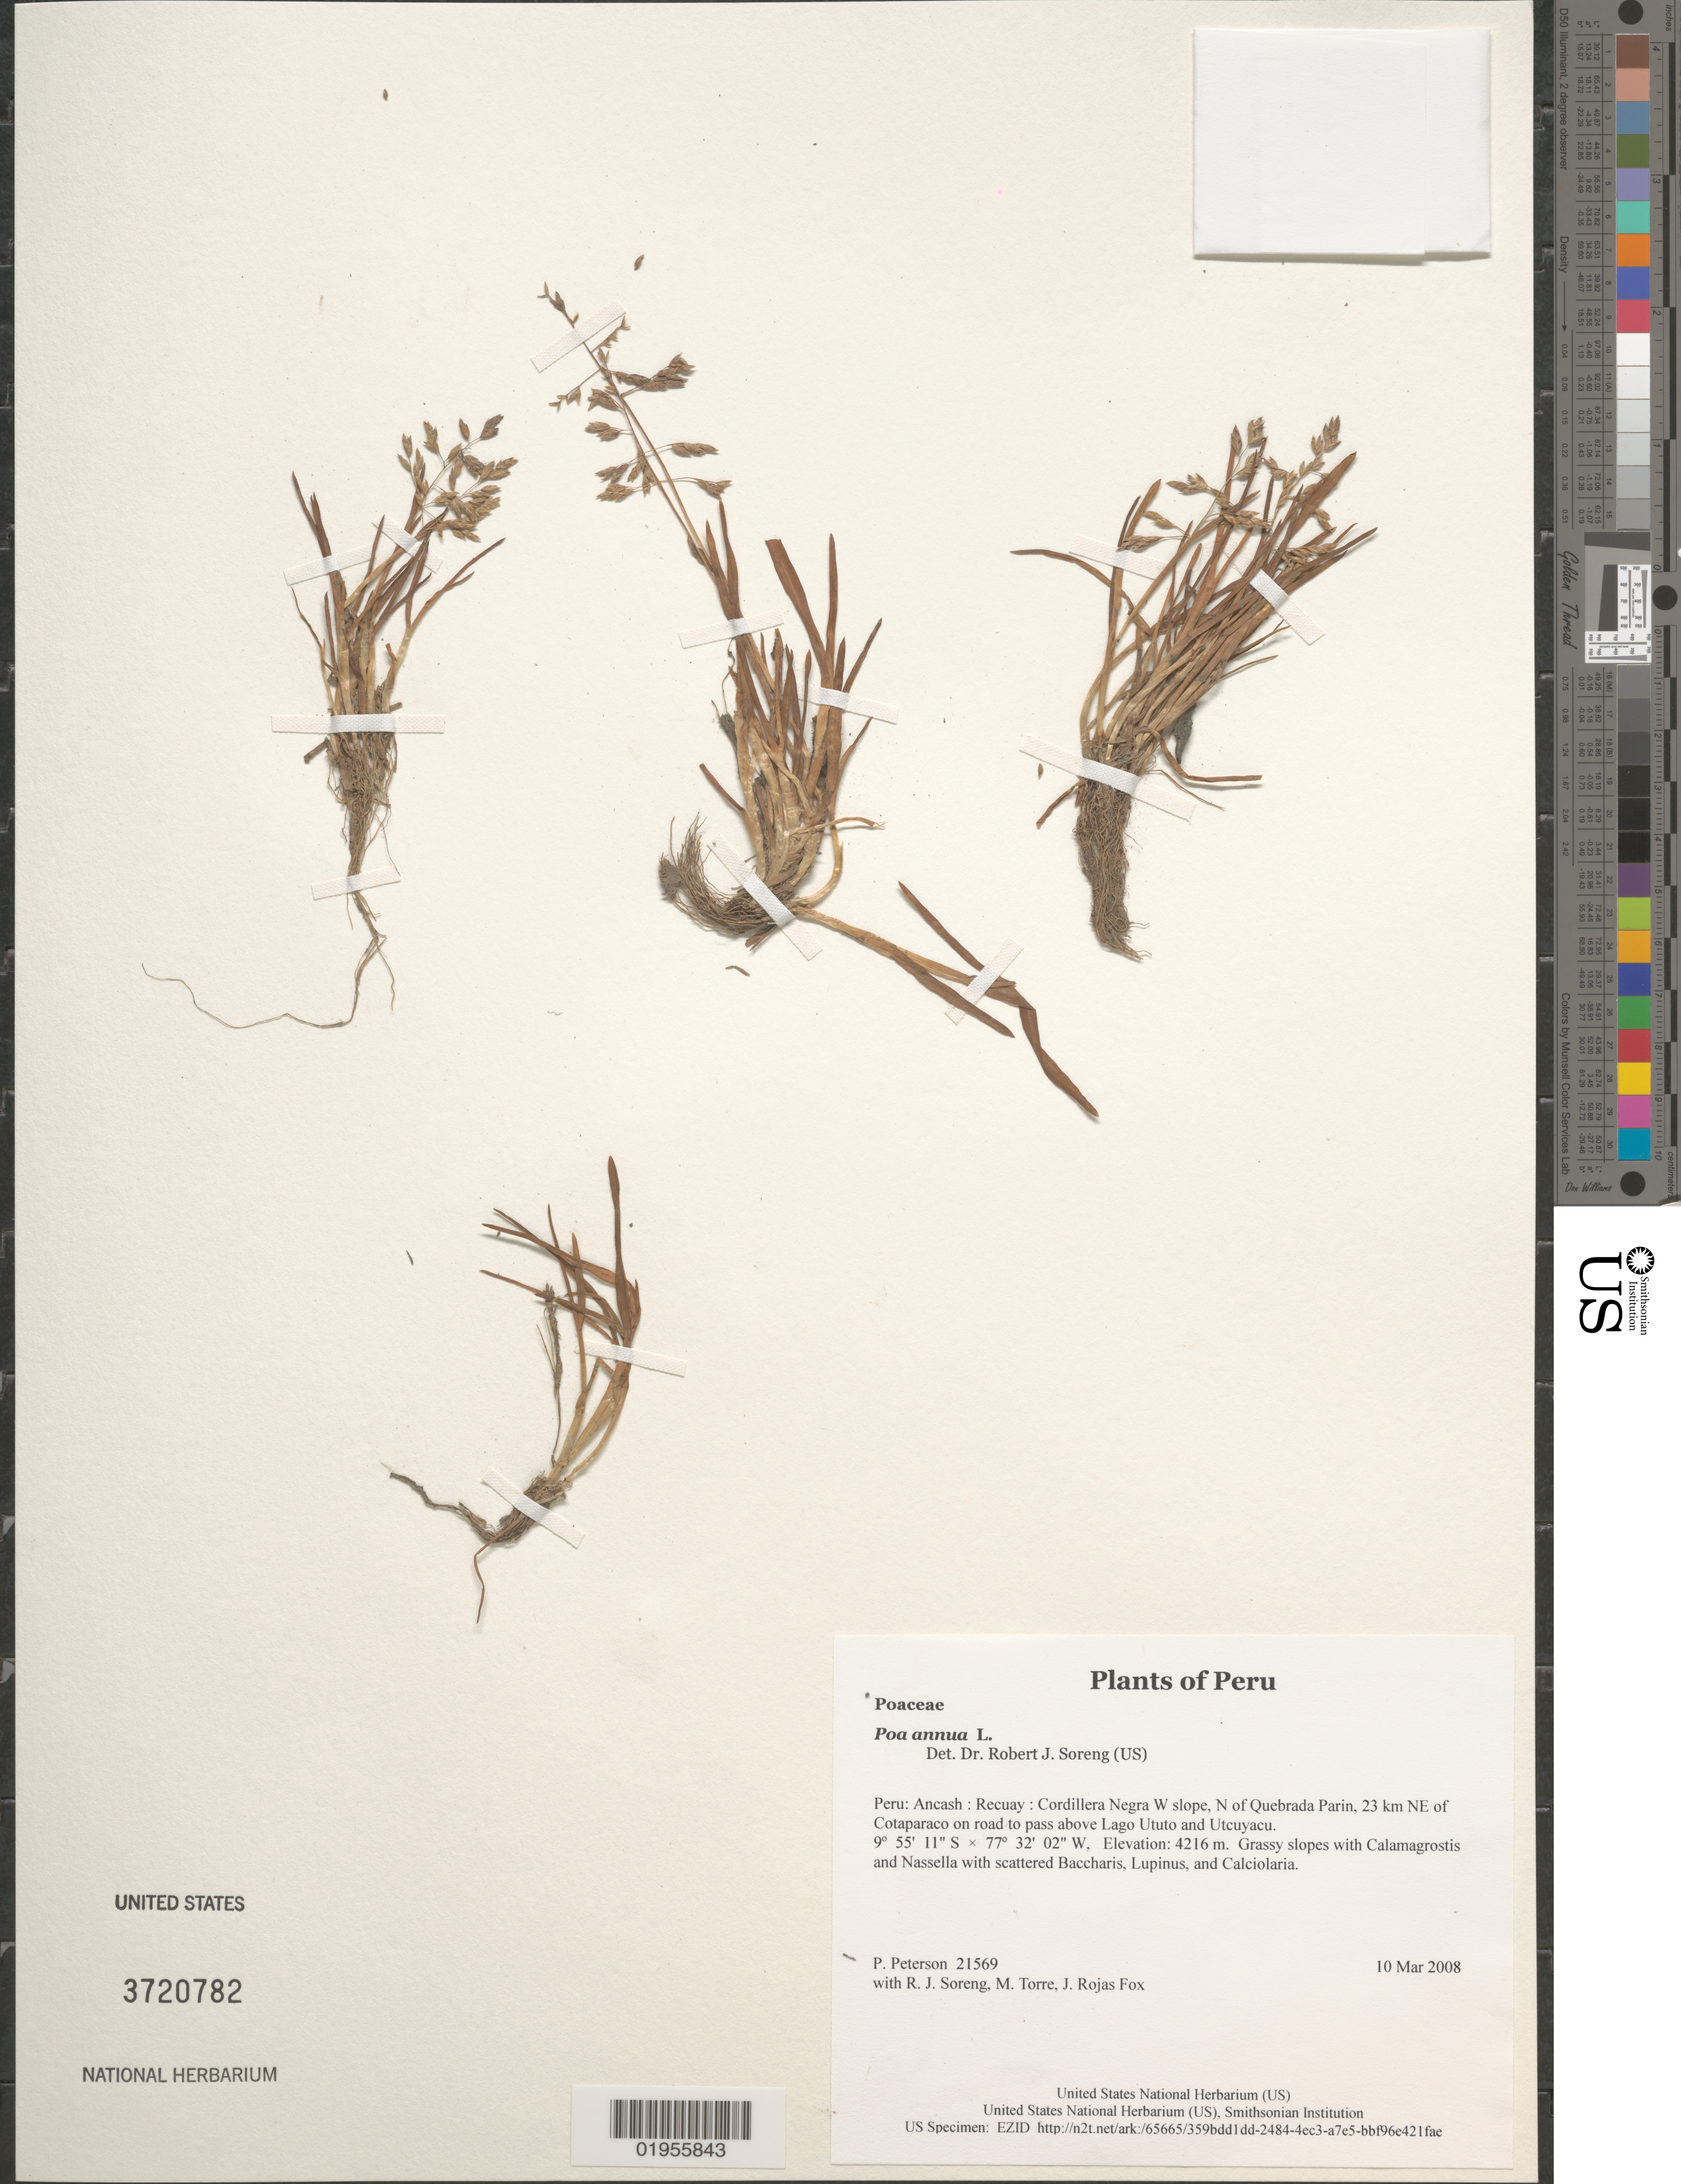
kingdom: Plantae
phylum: Tracheophyta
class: Liliopsida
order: Poales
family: Poaceae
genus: Poa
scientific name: Poa annua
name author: L.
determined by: Soreng, Robert J., Research Associate (BOT), Smithsonian Institution - National Museum of Natural History (UNITED STATES)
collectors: P. M. Peterson, R. J. Soreng, M. Torre & J. Rojas Fox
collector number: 21569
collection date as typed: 10 Mar 2008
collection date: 2008-03-10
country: Peru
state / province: Ancash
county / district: Recuay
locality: Cordillera Negra W slope, N of Quebrada Parin, 23 km NE of Cotaparaco on road to pass above Lago Ututo and Utcuyacu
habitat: Grassy slopes with Calamagrostis and Nassella with scattered Baccharis, Lupinus, and Calciolaria.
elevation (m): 4216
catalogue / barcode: US 3720782